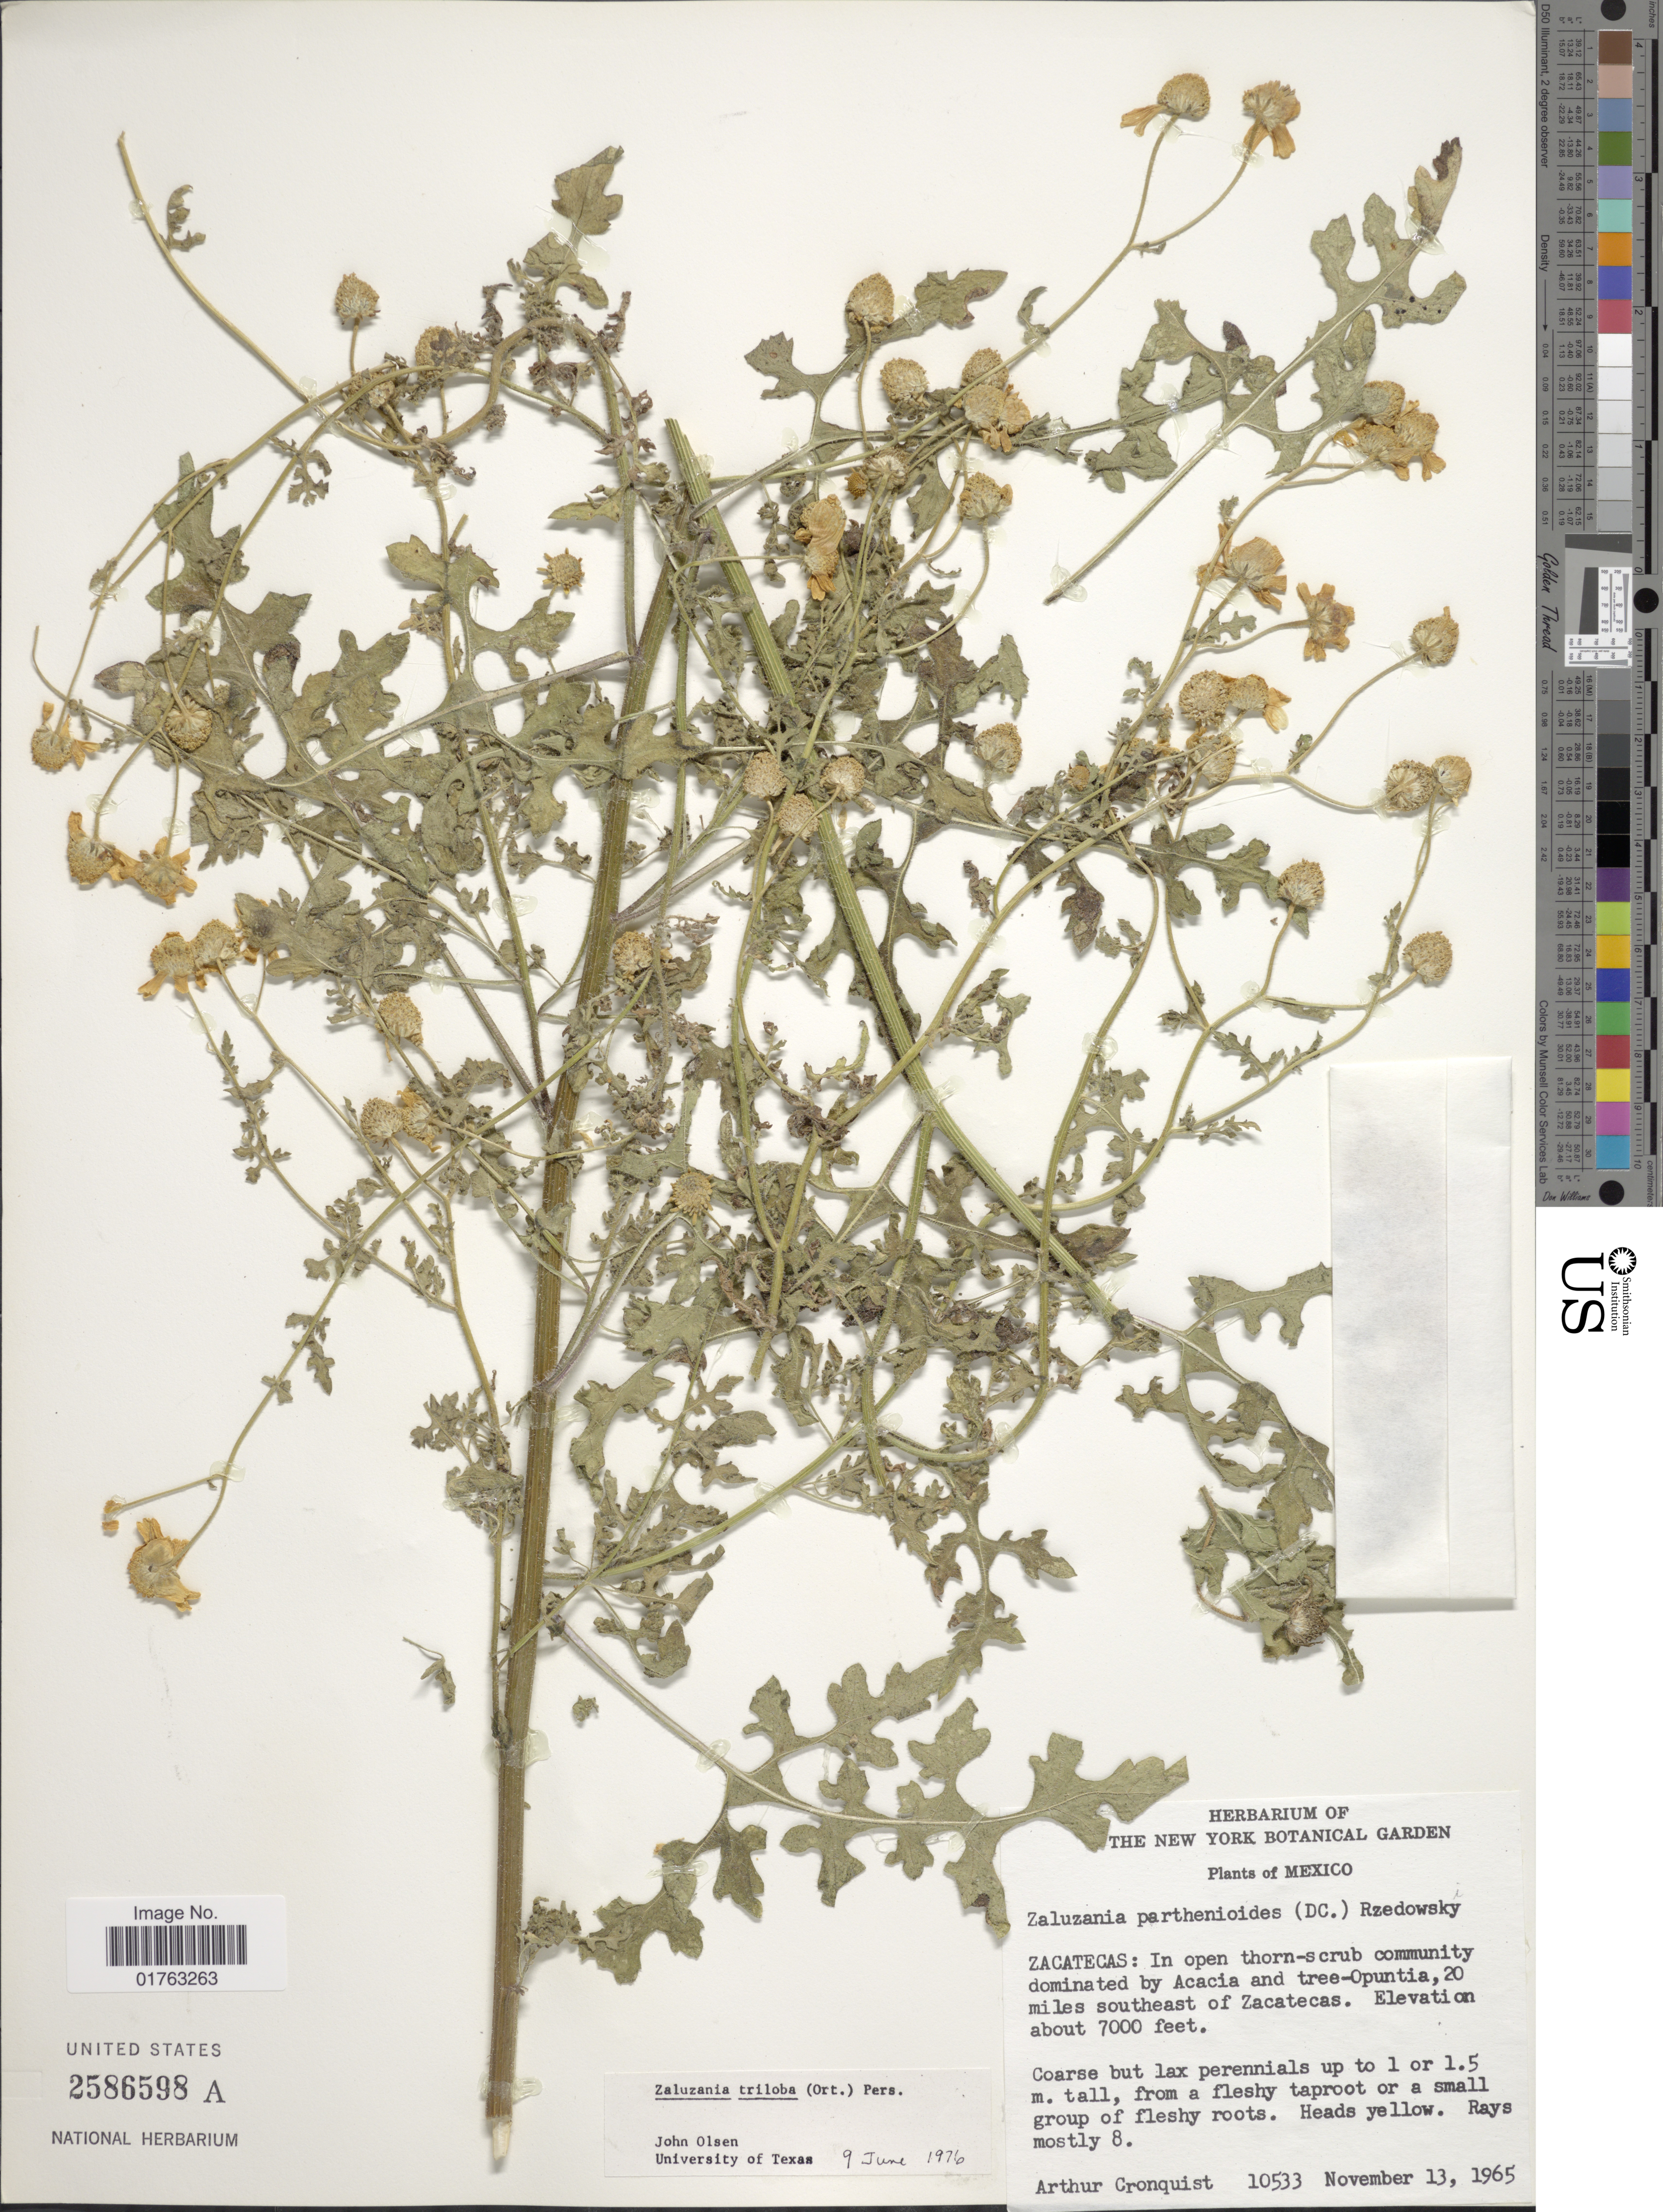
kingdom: Plantae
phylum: Tracheophyta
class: Magnoliopsida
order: Asterales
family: Asteraceae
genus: Zaluzania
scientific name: Zaluzania triloba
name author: (Ortega) Pers.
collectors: A. J. Cronquist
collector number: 10533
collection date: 1965-11-13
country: Mexico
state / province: Zacatecas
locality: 20 miles southeast of Zacatecas.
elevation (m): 2134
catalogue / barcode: US 2586598A